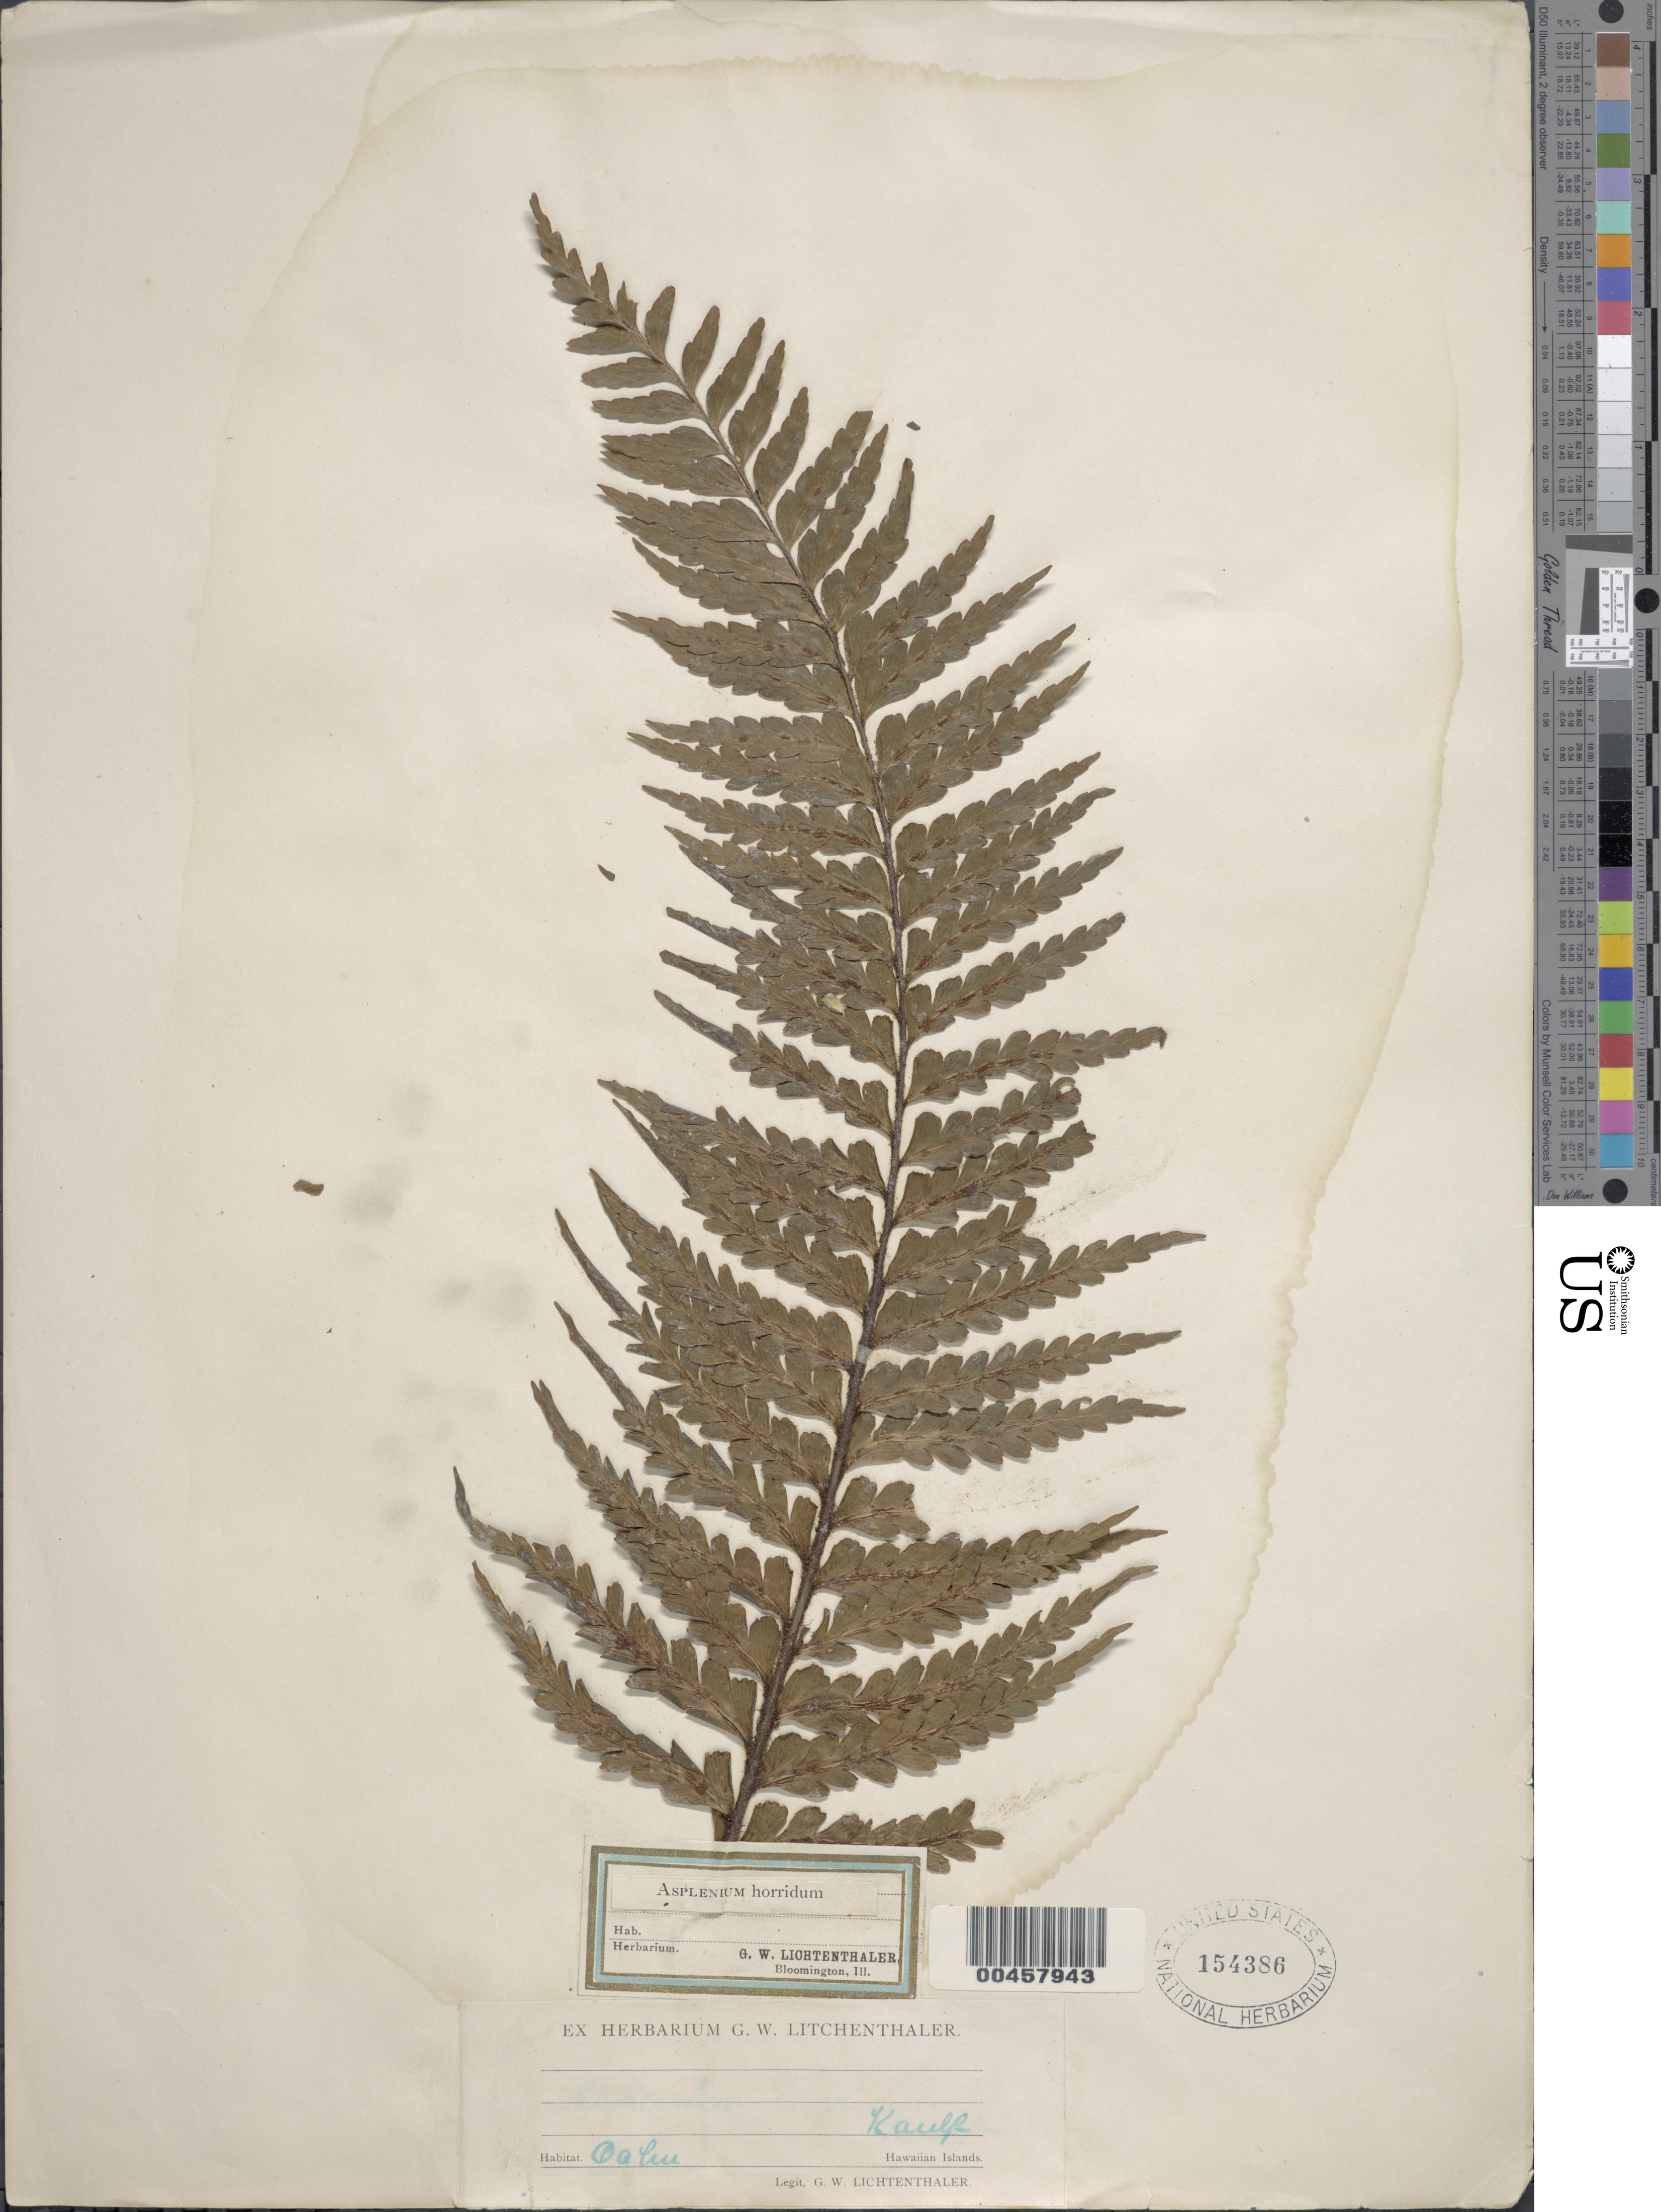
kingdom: Plantae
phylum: Tracheophyta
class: Polypodiopsida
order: Polypodiales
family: Aspleniaceae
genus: Asplenium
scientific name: Asplenium horridum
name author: Kaulf.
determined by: Salgado, A. E.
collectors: G. Lichtenthaler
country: United States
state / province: Hawaii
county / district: Honolulu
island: Oahu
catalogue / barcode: US 154386